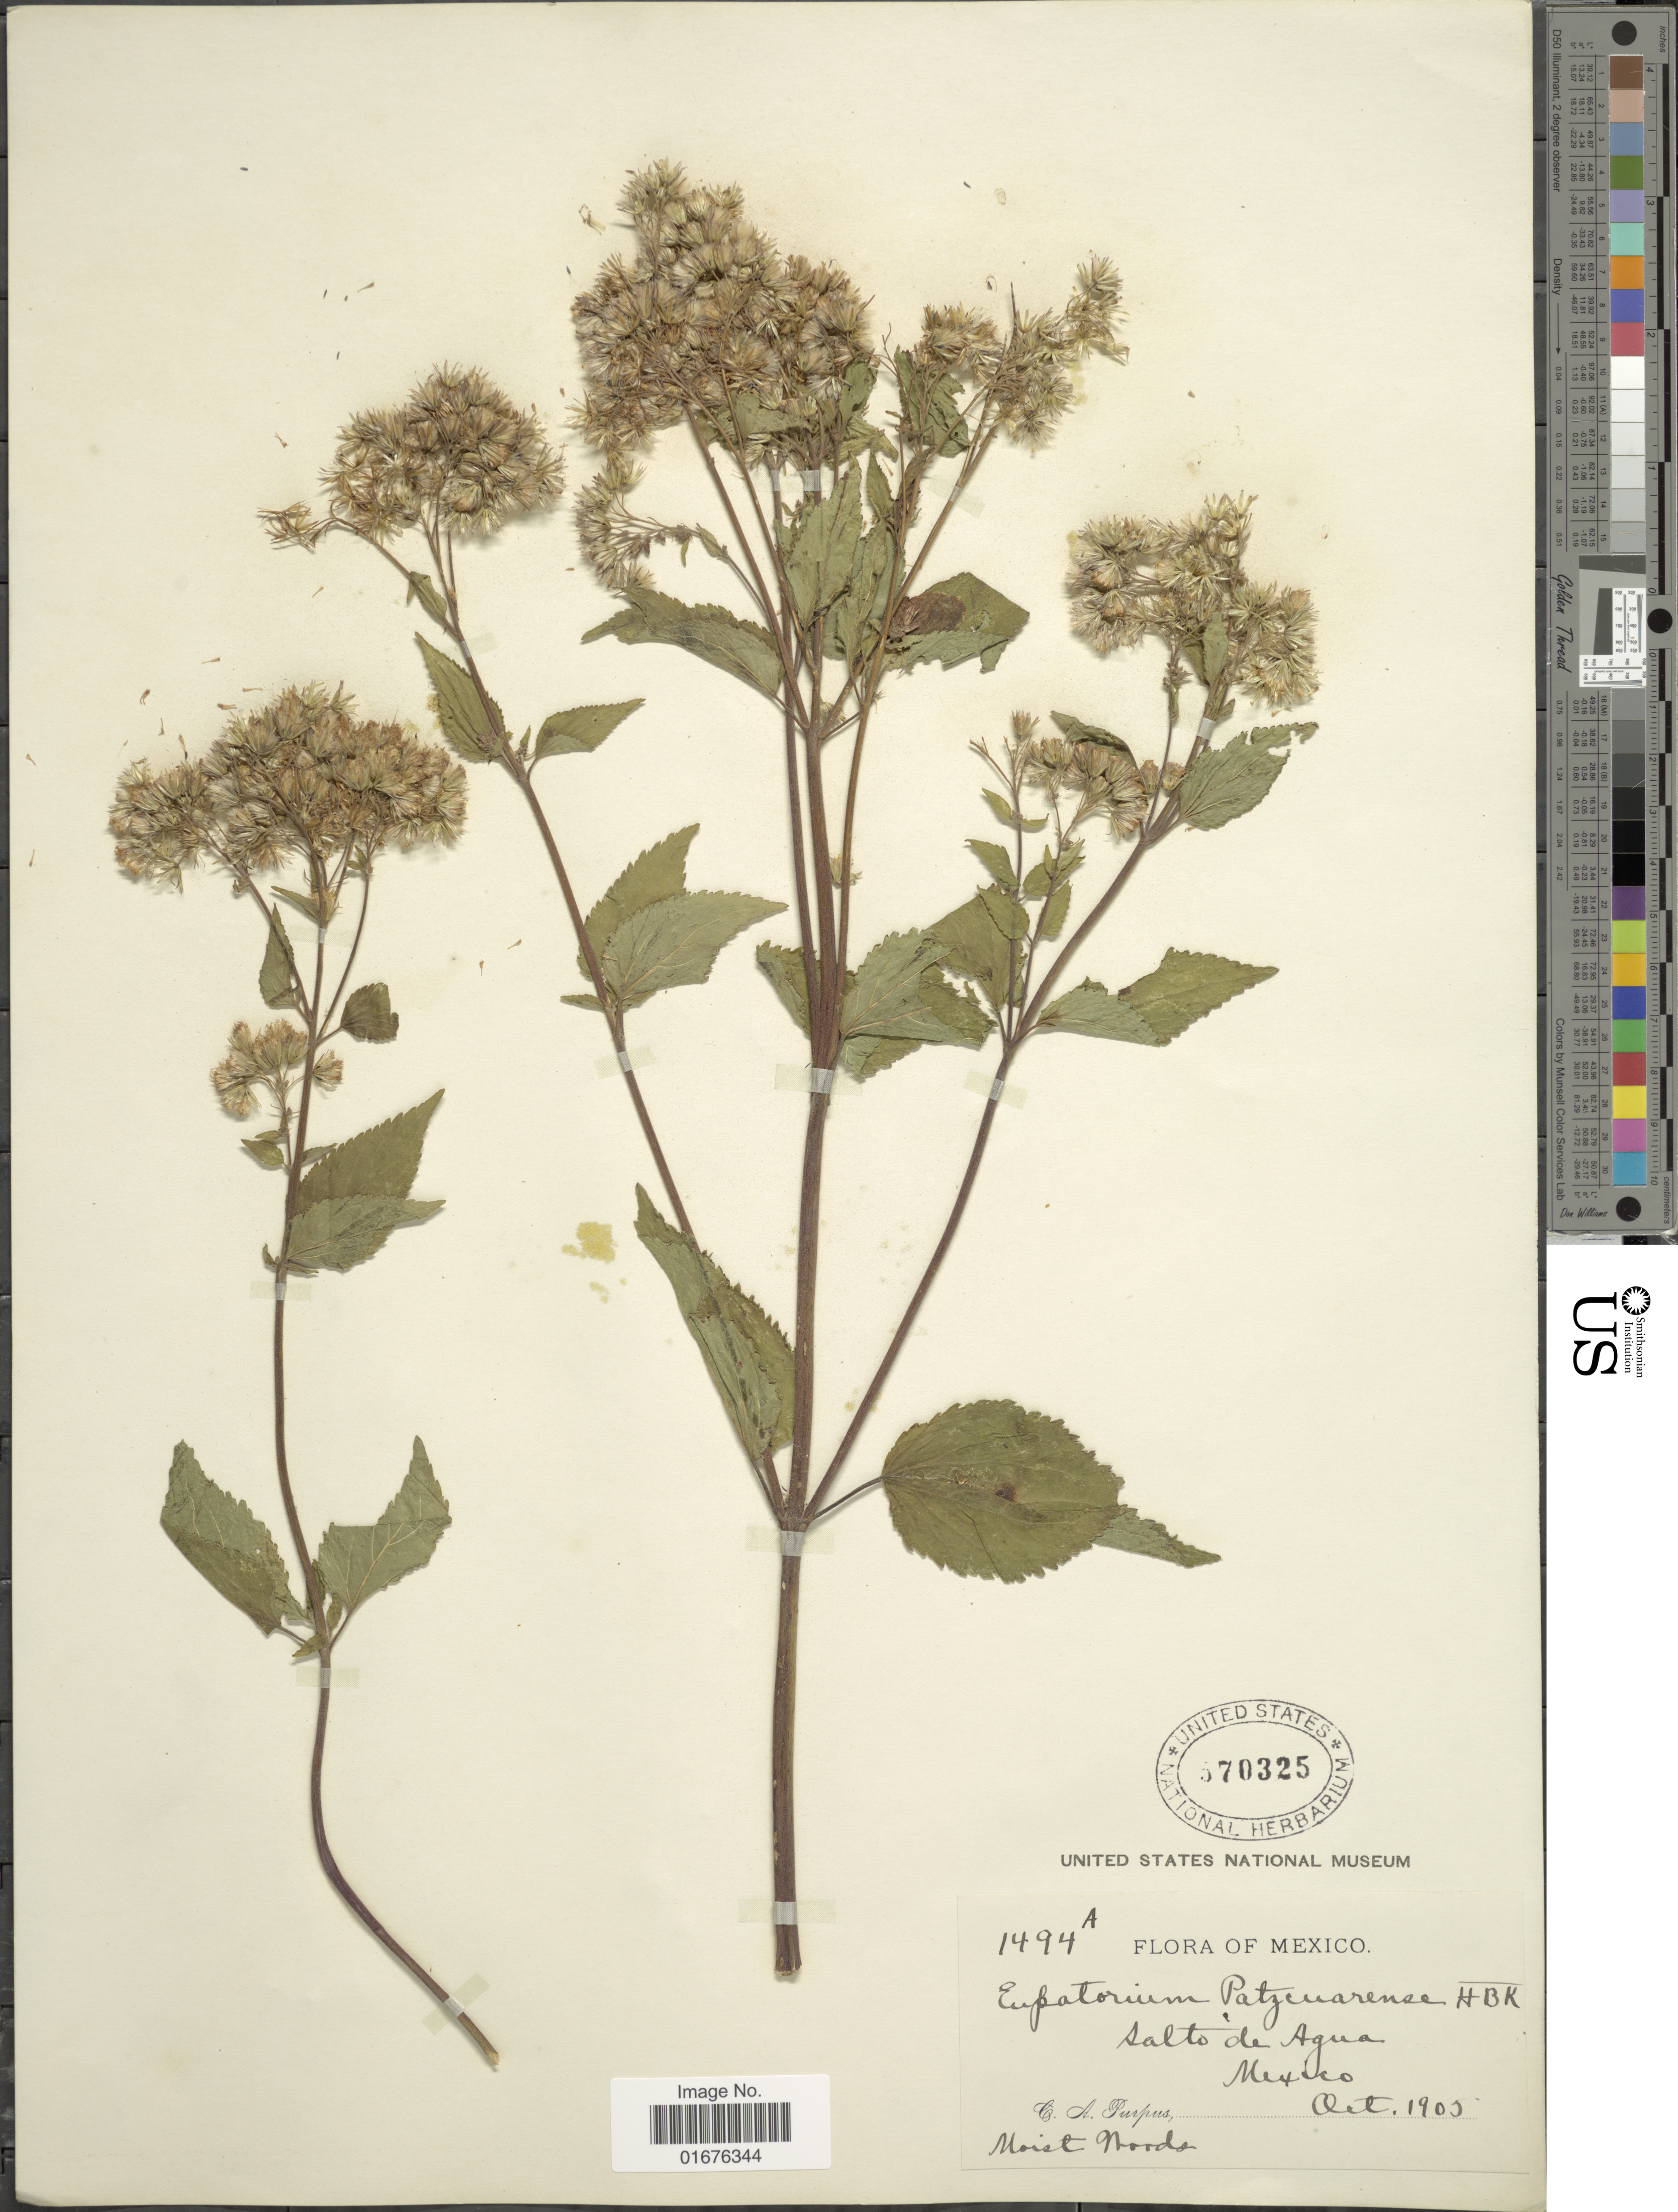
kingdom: Plantae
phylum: Tracheophyta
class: Magnoliopsida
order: Asterales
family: Asteraceae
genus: Ageratina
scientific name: Ageratina pazcuarensis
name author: (Kunth) R.M. King & H. Rob.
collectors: C. A. Purpus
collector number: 1494A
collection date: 1905-10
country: Mexico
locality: Salto de Agua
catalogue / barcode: US 570325